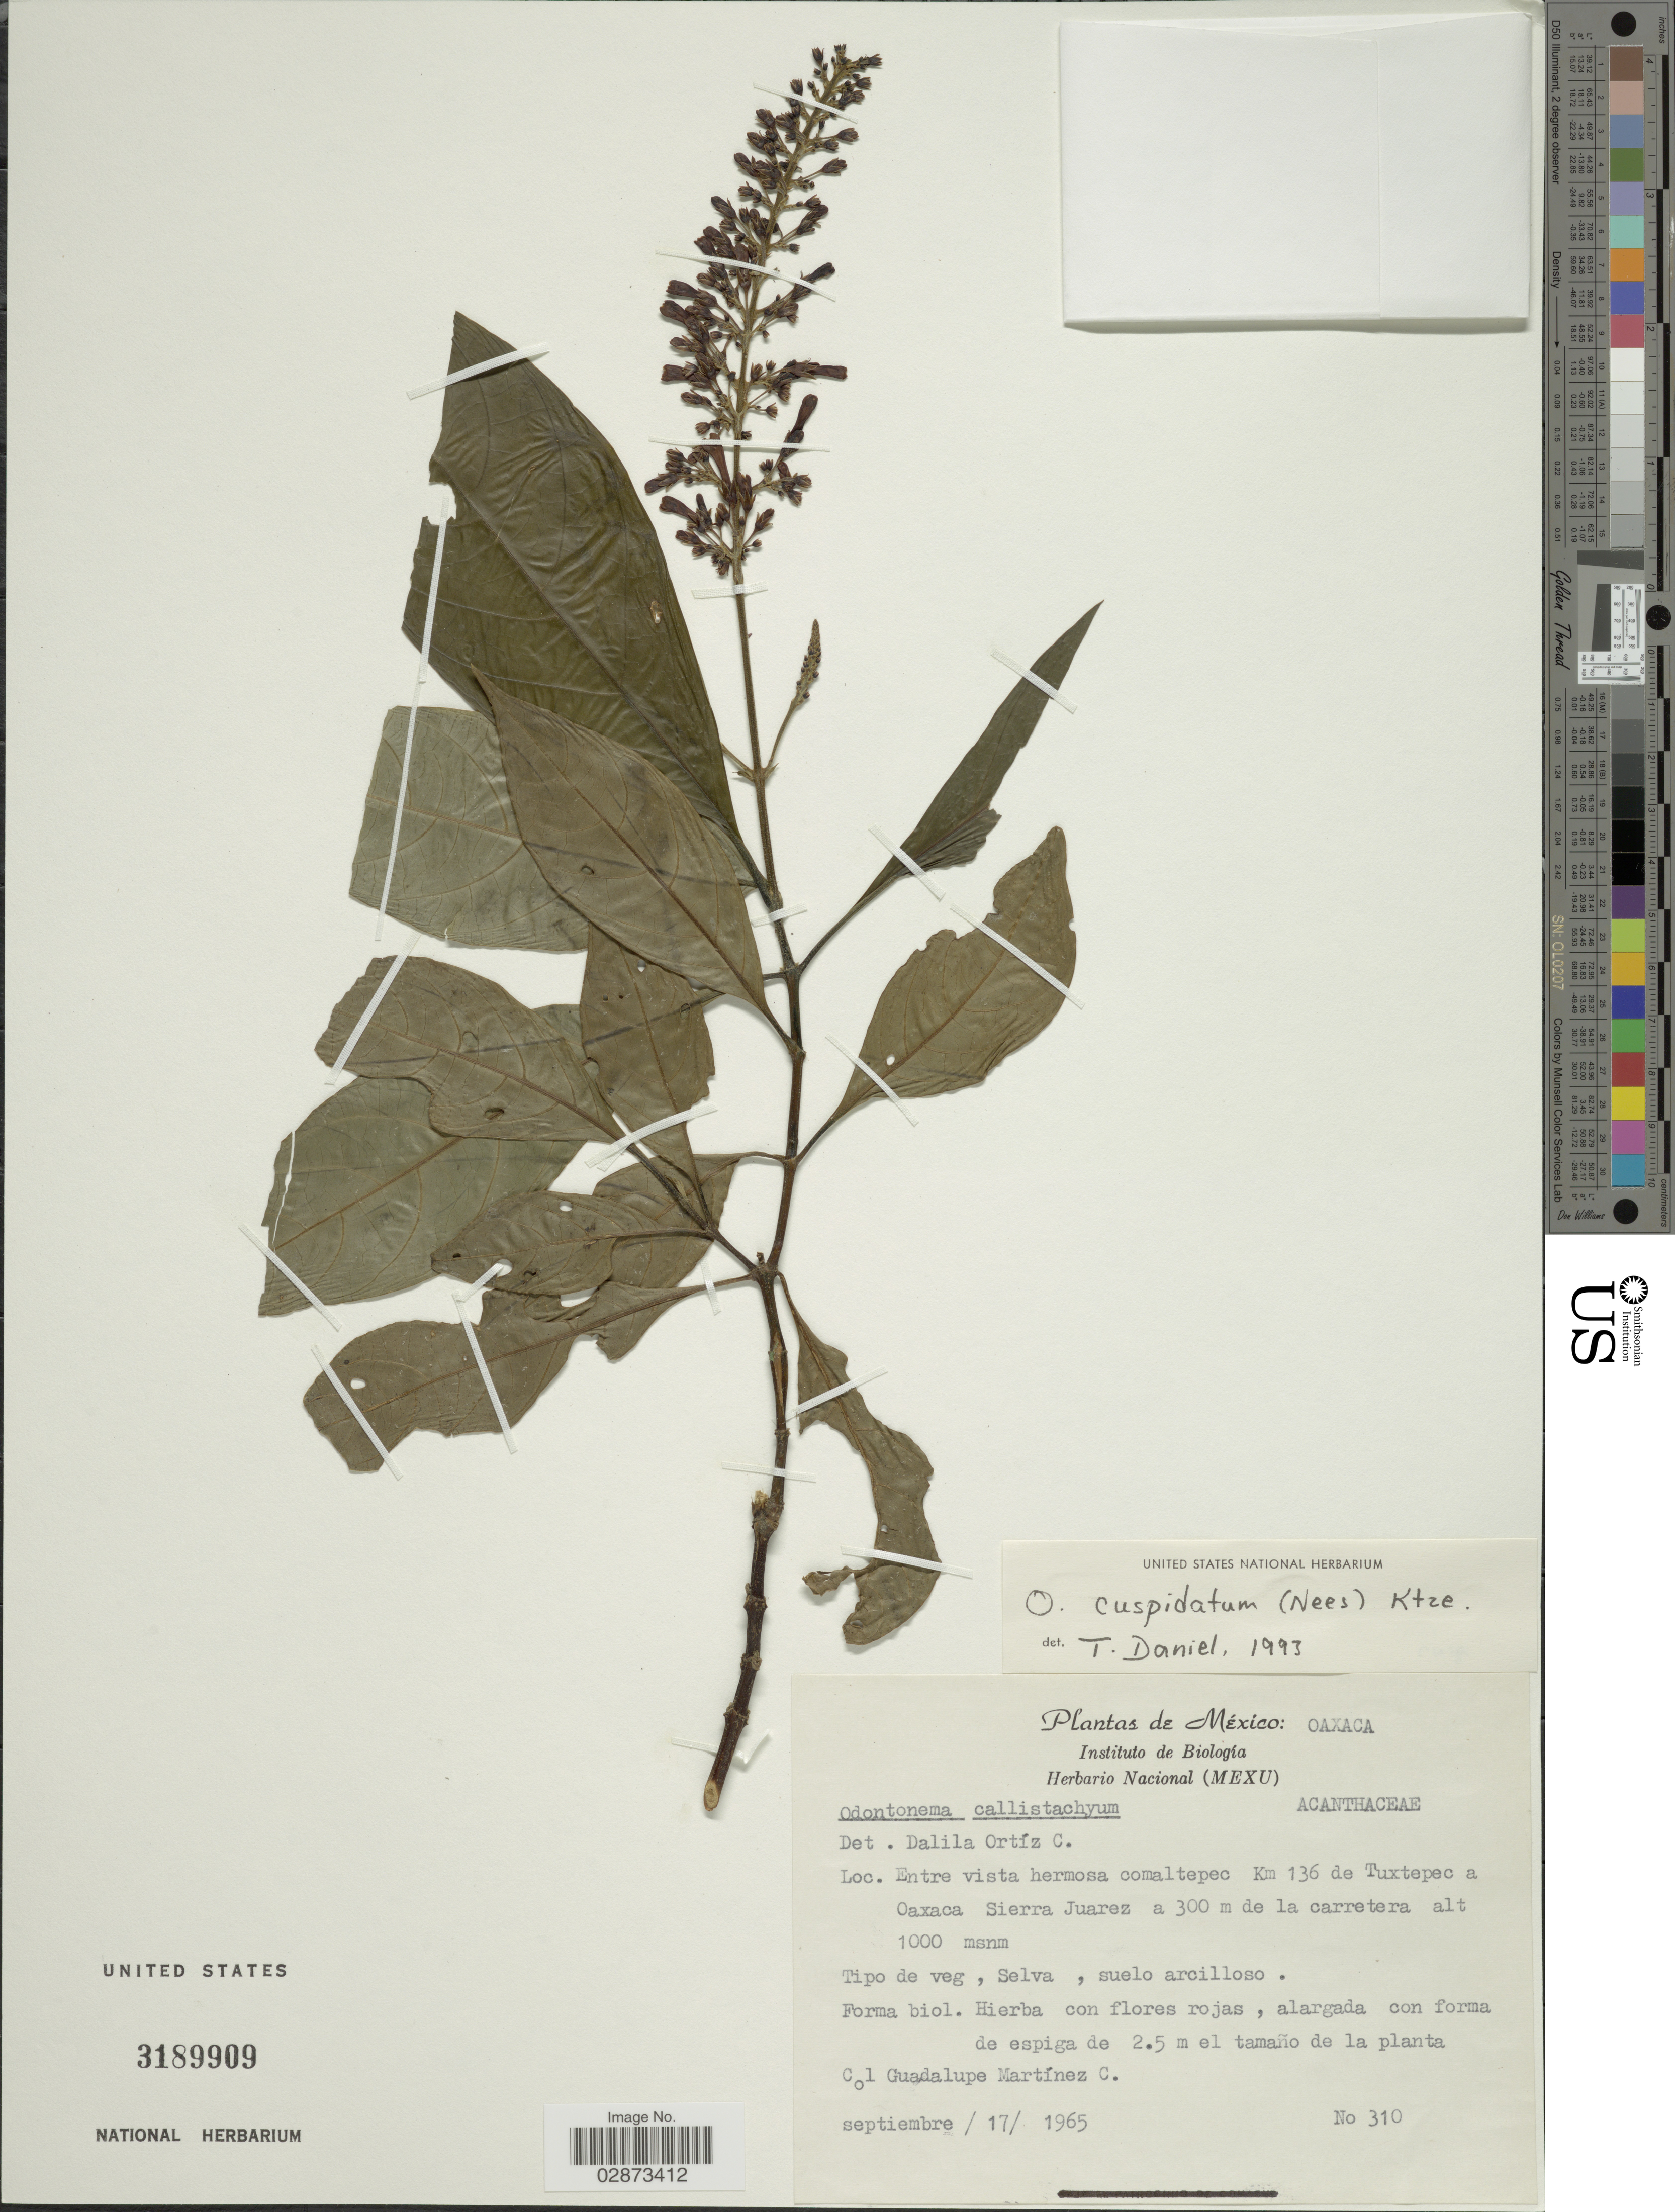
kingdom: Plantae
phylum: Tracheophyta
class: Magnoliopsida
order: Lamiales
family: Acanthaceae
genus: Odontonema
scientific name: Odontonema cuspidatum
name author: (Nees) Kuntze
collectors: G. Martinez C.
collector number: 310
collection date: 1965-09-17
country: Mexico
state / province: Oaxaca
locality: Entre vista hermosa comaltepec Km 136 de Tuxtepec a Oaxaca Sierra Juarez a 30 m de la carretera.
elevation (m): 1000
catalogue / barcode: US 3189909